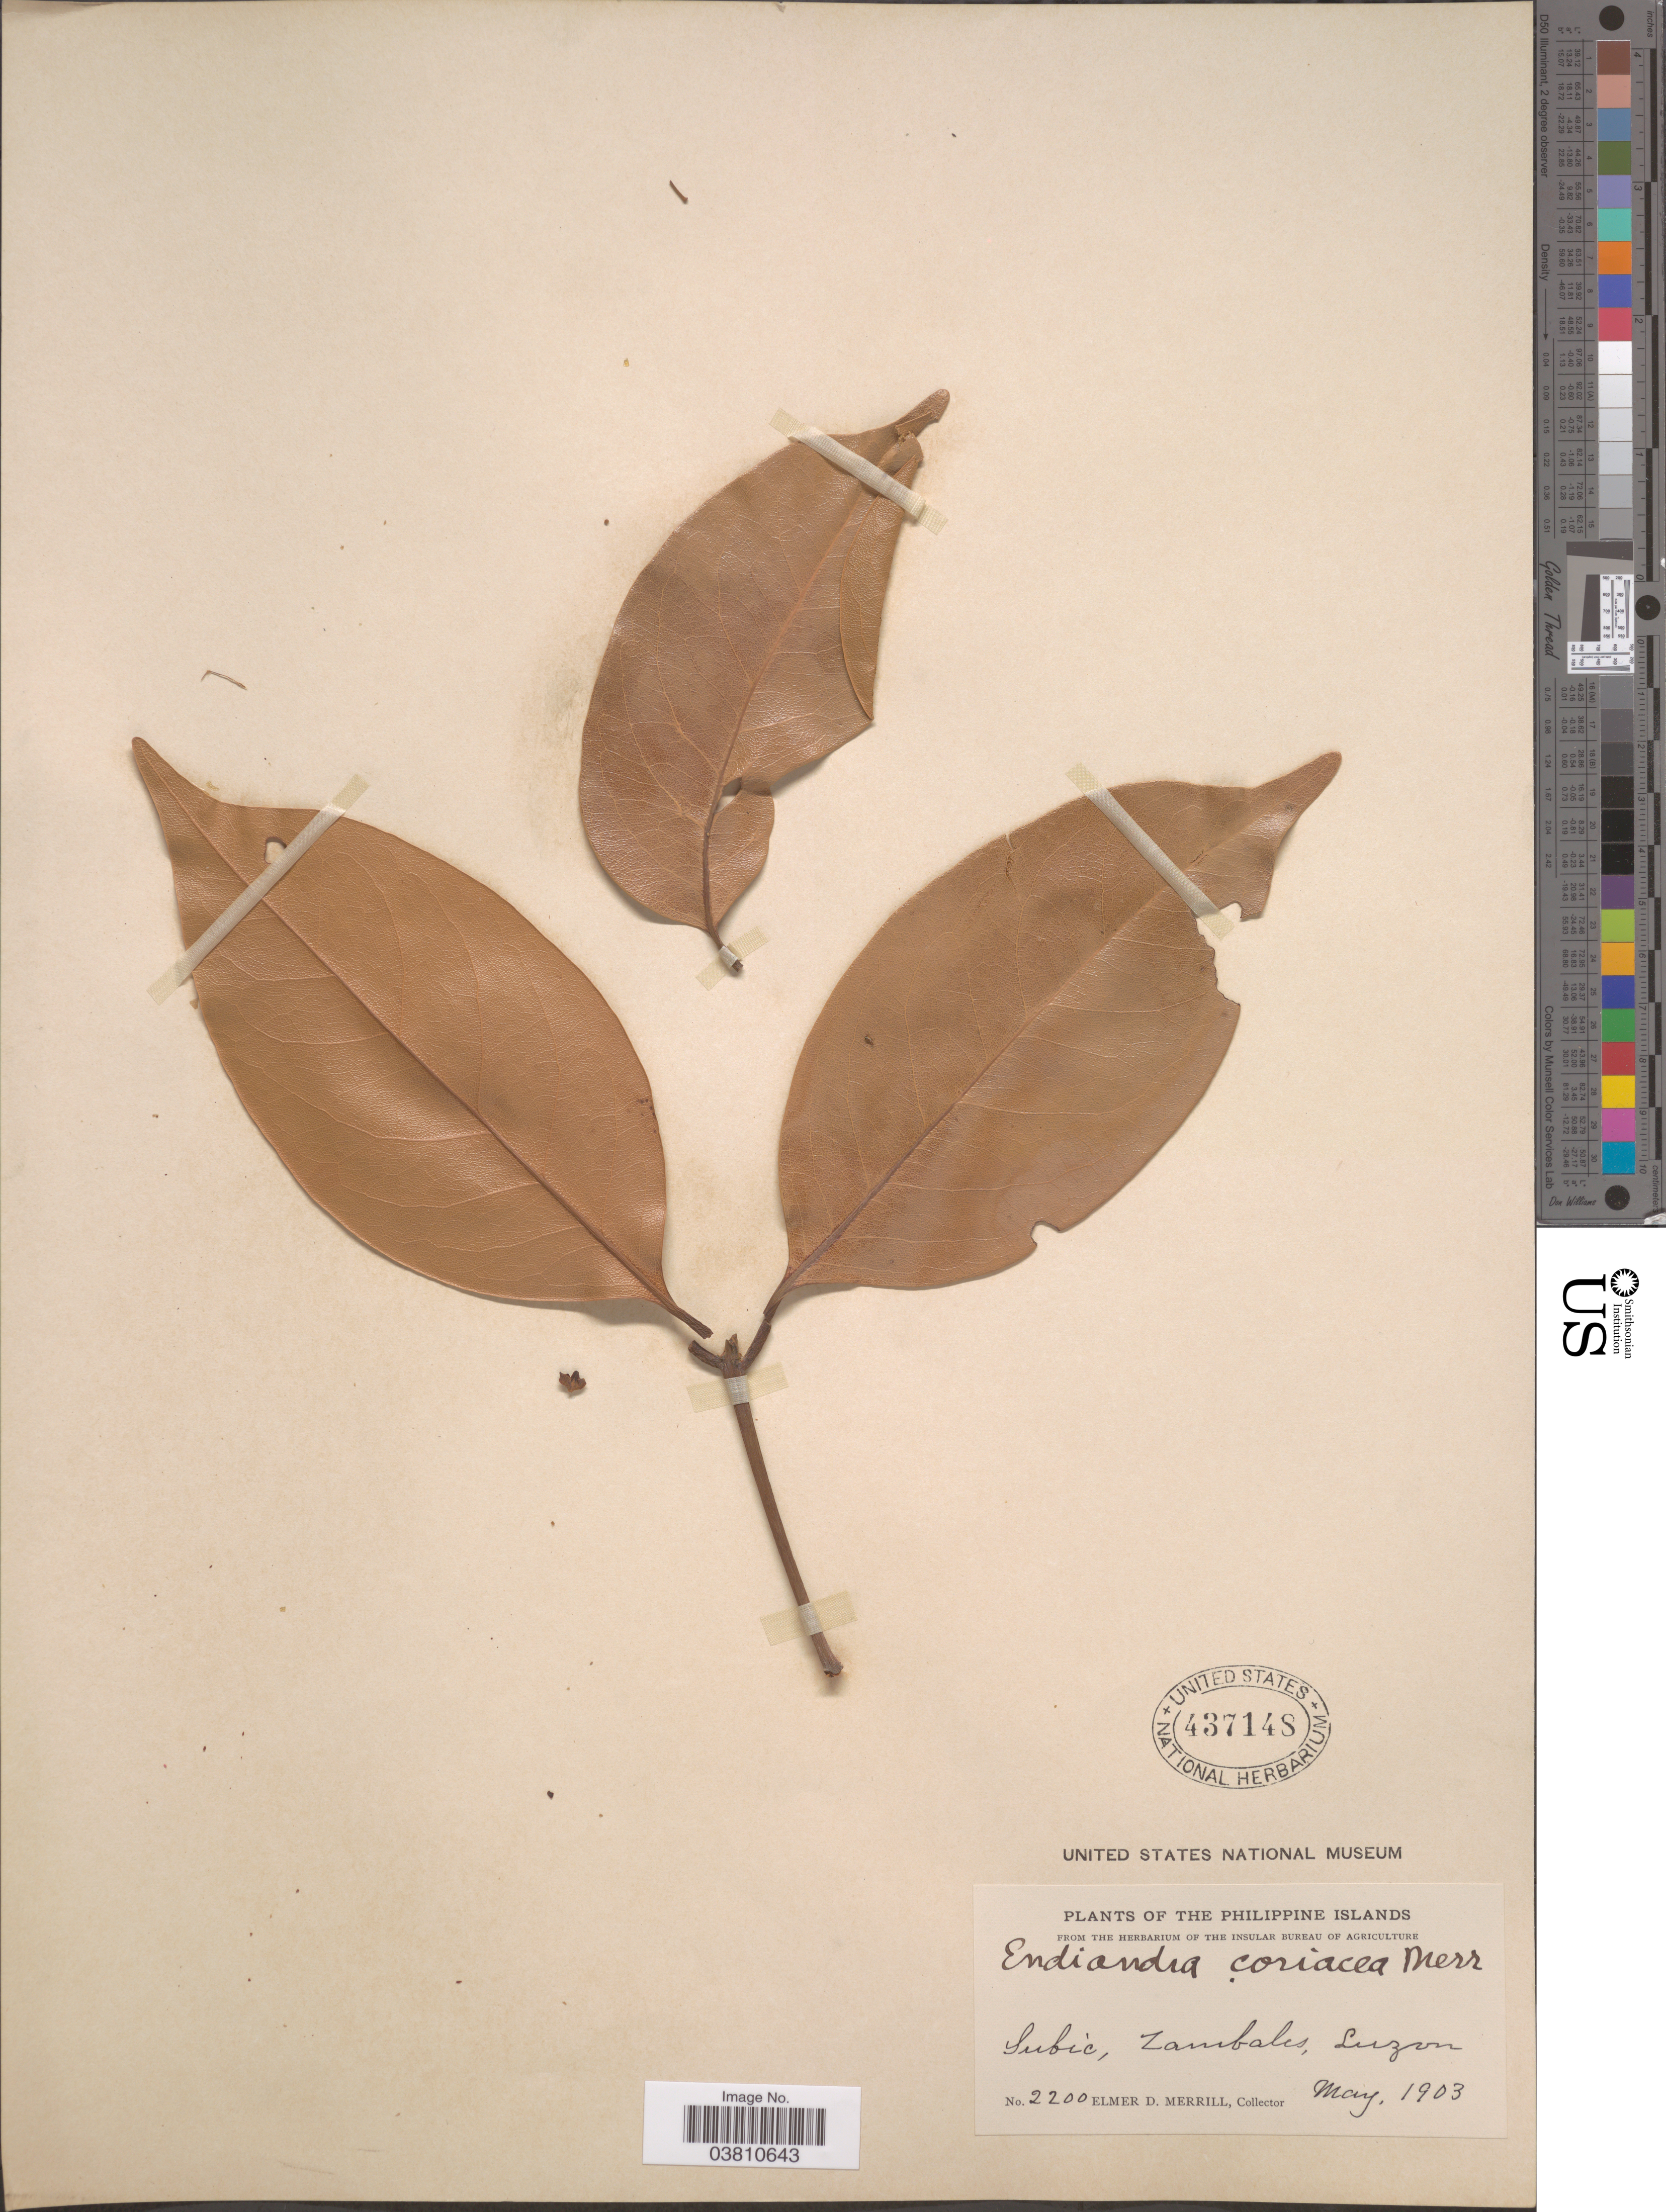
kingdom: Plantae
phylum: Tracheophyta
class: Magnoliopsida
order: Laurales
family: Lauraceae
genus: Endiandra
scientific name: Endiandra coriacea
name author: Merr.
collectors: E. D. Merrill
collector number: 2200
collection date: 1903-05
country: Philippines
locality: Subic, Zambales, Luzon.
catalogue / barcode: US 437148